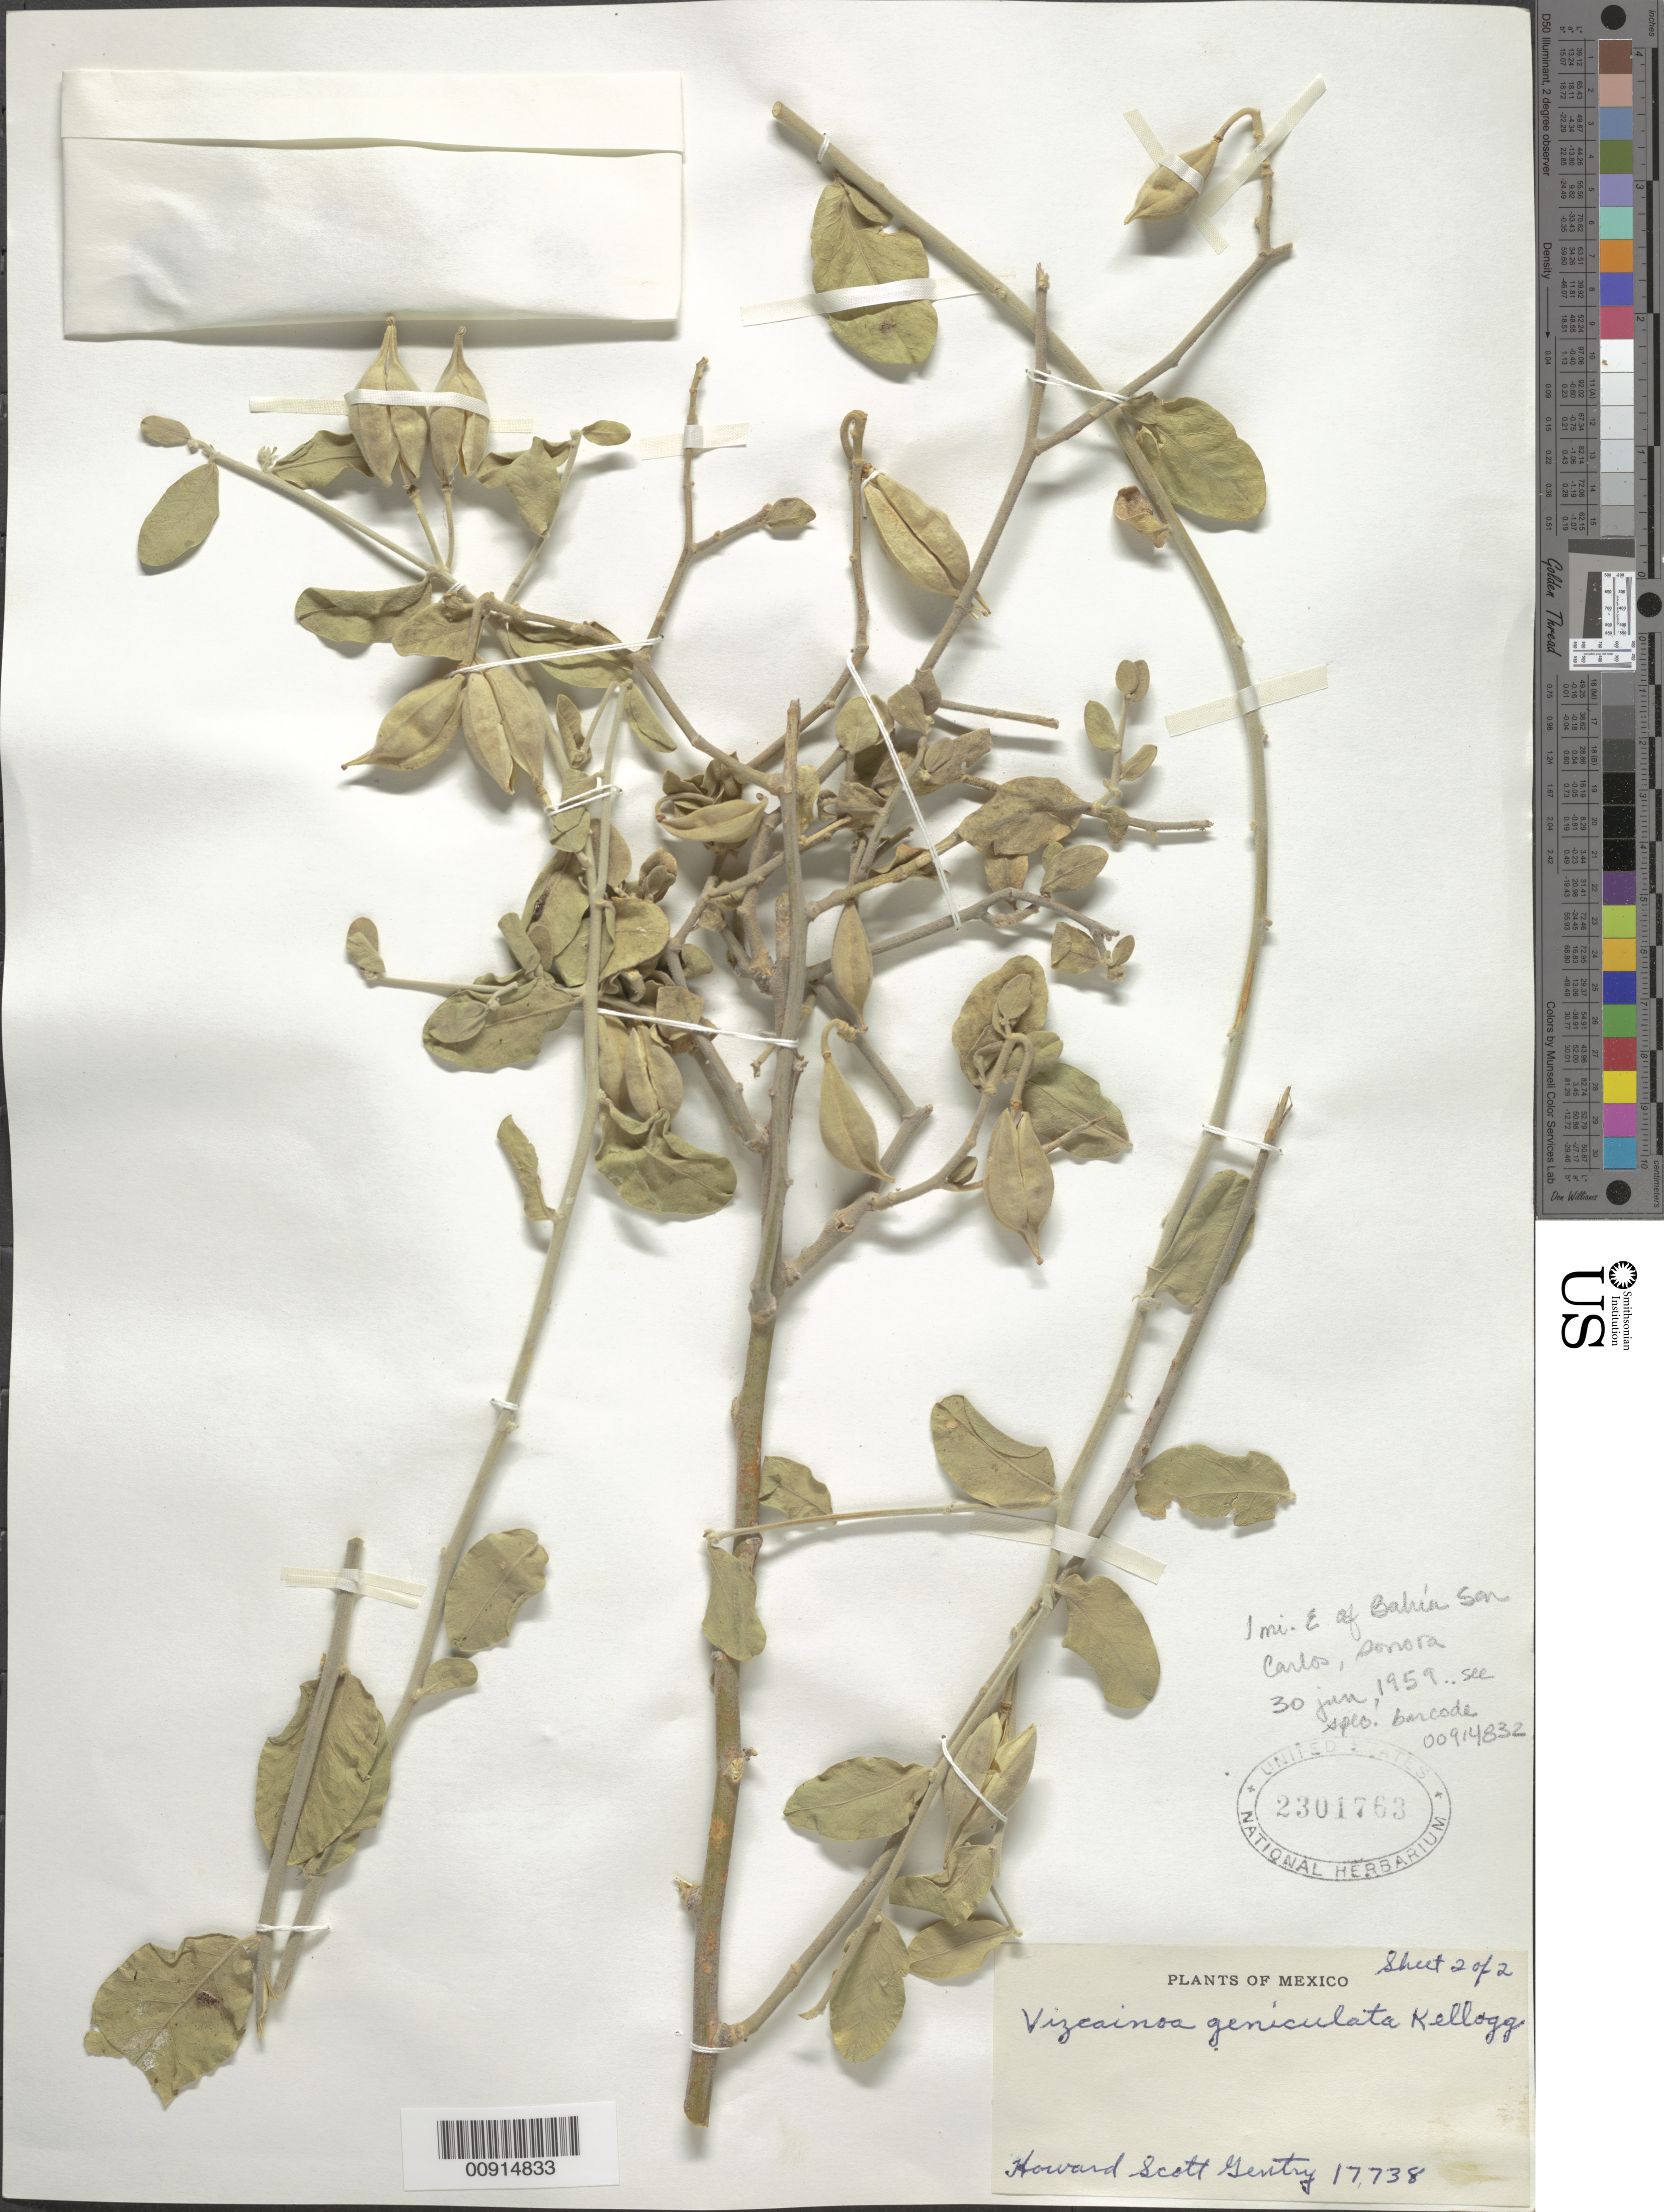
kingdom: Plantae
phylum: Tracheophyta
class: Magnoliopsida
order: Zygophyllales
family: Zygophyllaceae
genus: Viscainoa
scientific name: Viscainoa geniculata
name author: (Kellogg) Greene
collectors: H. S. Gentry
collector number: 17738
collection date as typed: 30 Jun 1959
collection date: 1959-06-30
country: Mexico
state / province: Sonora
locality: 1 mile E of Bahía San Carlos, Sonora.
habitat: Valley alluvium near sea. Shrubs frequently straggling up through mesquite.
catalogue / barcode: US 2301763